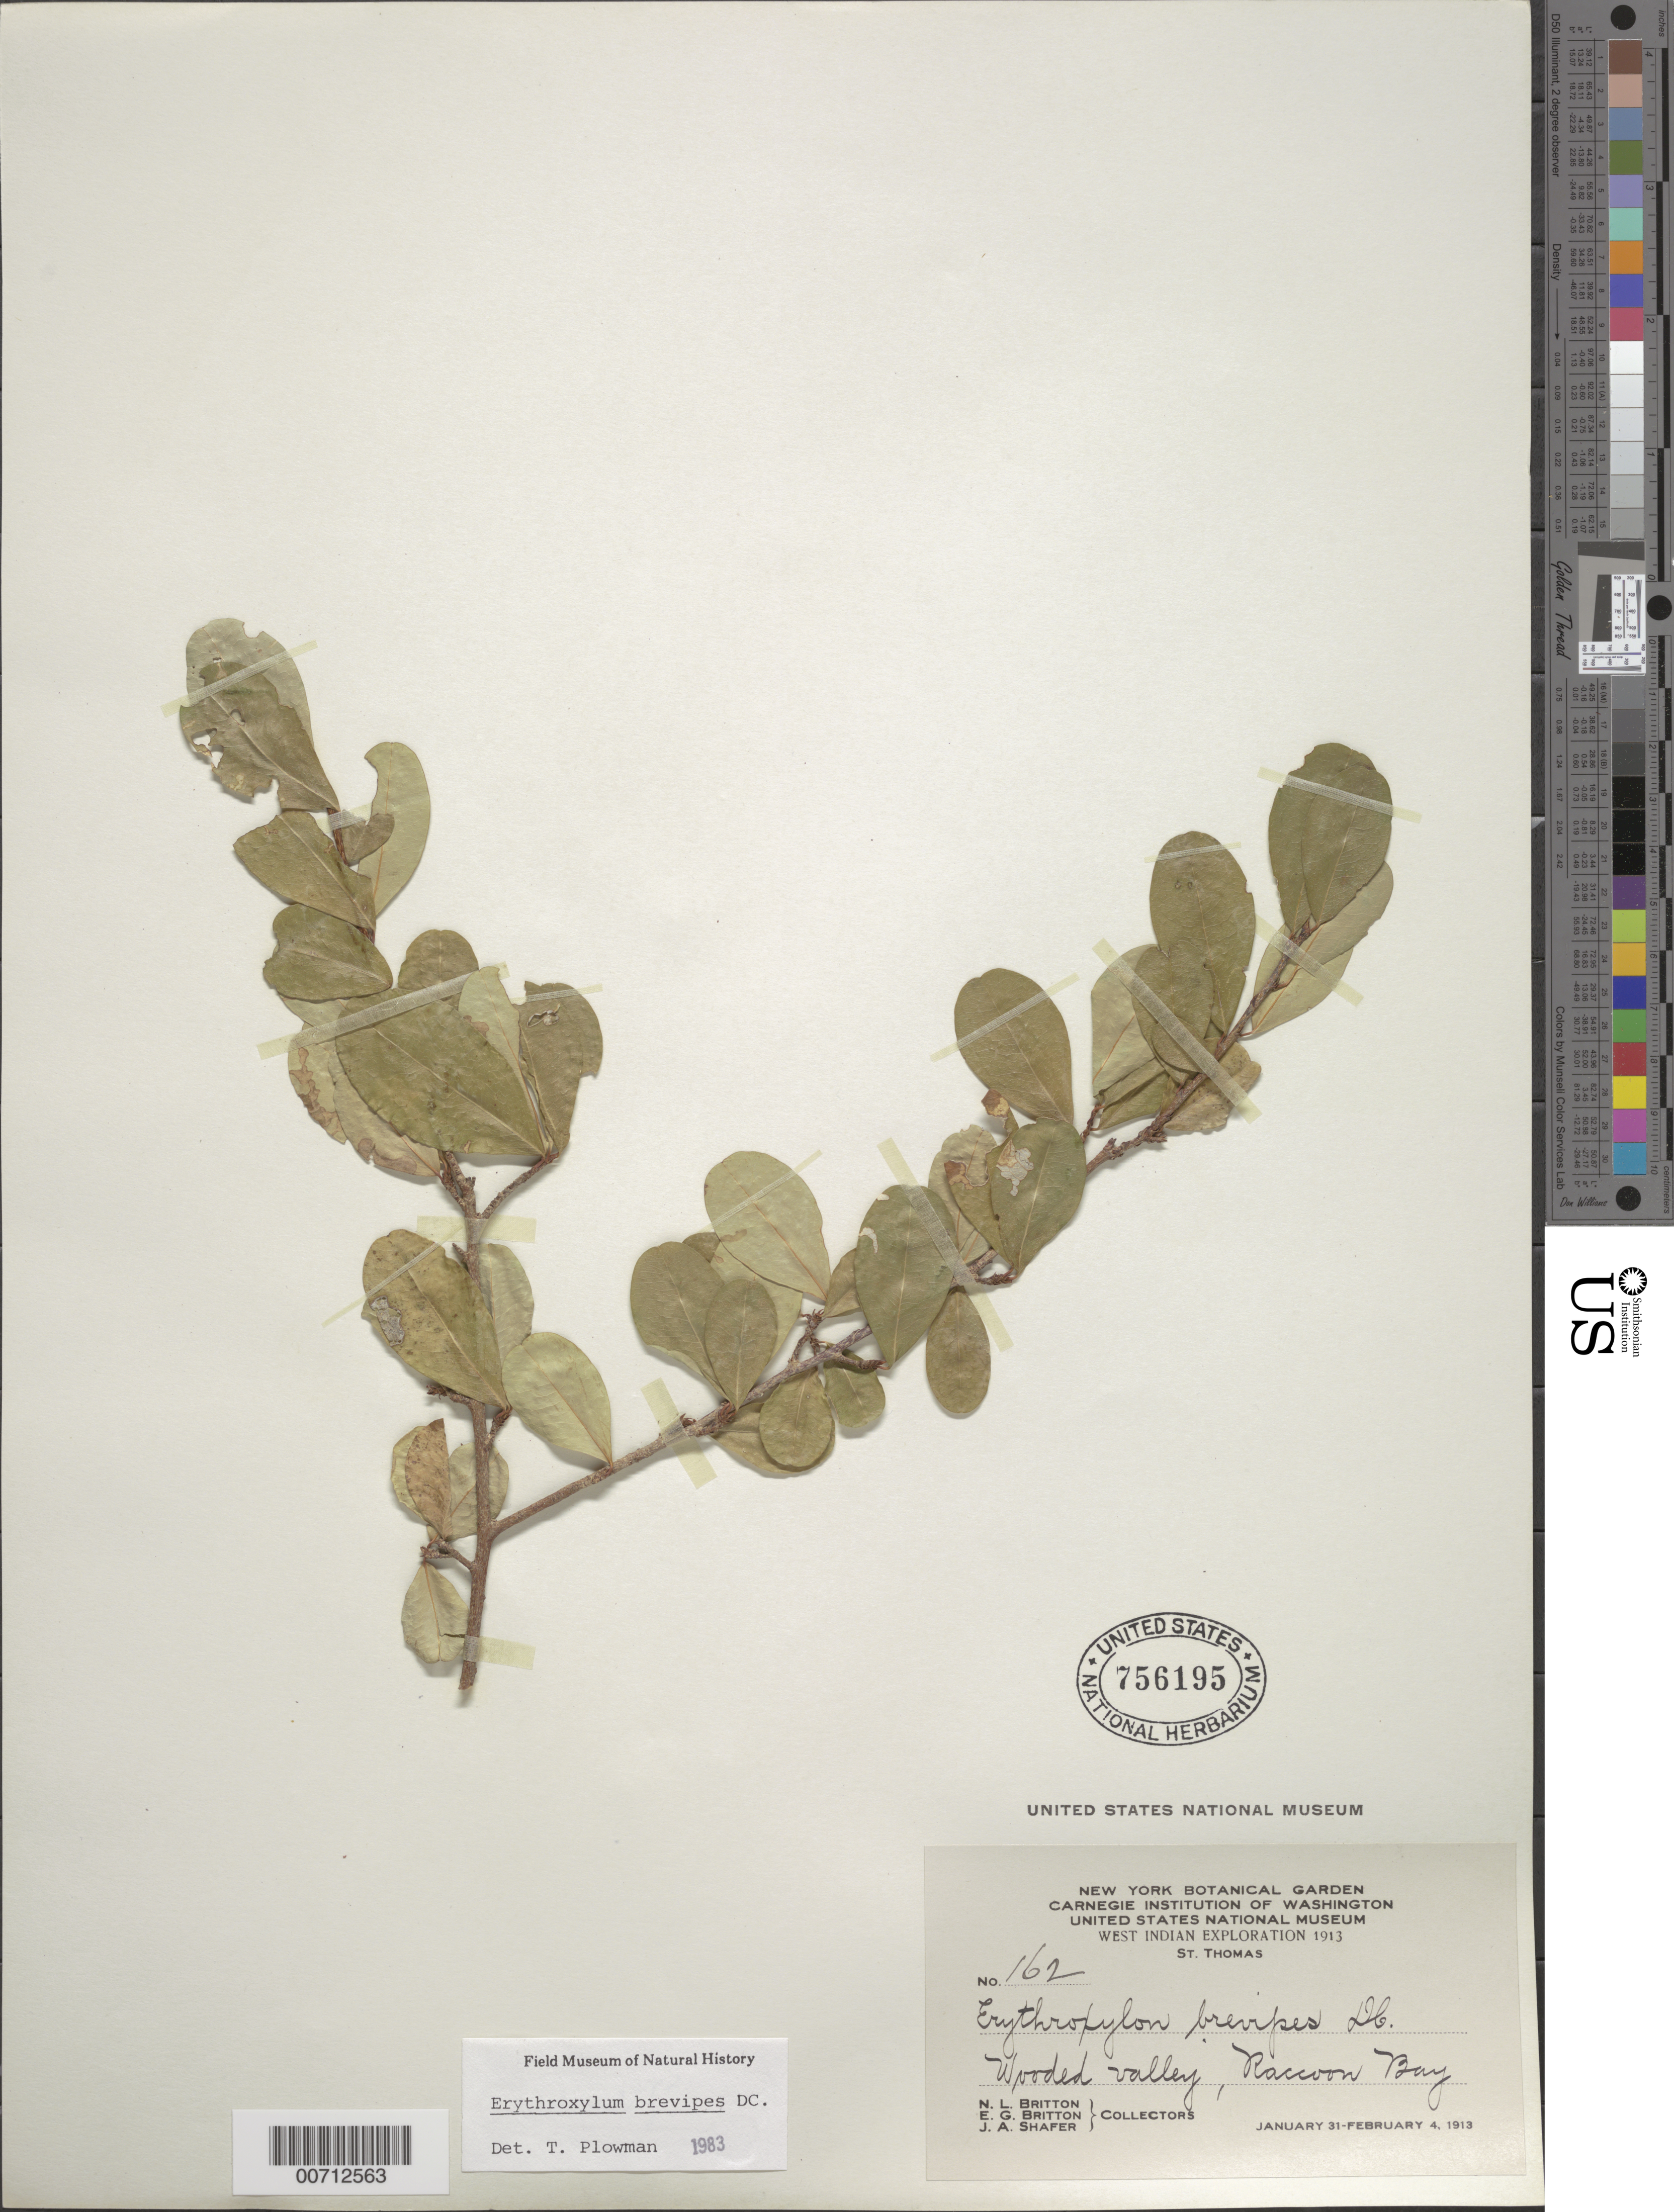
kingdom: Plantae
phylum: Tracheophyta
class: Magnoliopsida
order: Malpighiales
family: Erythroxylaceae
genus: Erythroxylum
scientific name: Erythroxylum brevipes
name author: DC.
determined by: Plowman, Timothy C.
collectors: N. Britton, E. G. Britton & J. A. Shafer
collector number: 162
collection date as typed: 31 Jan 1913 to 04 Feb 1913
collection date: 1913-01-31/1913-02-04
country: U.S. Virgin Islands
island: St. Thomas Island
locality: Raccoon Bay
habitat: Wooded valley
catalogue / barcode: US 756195